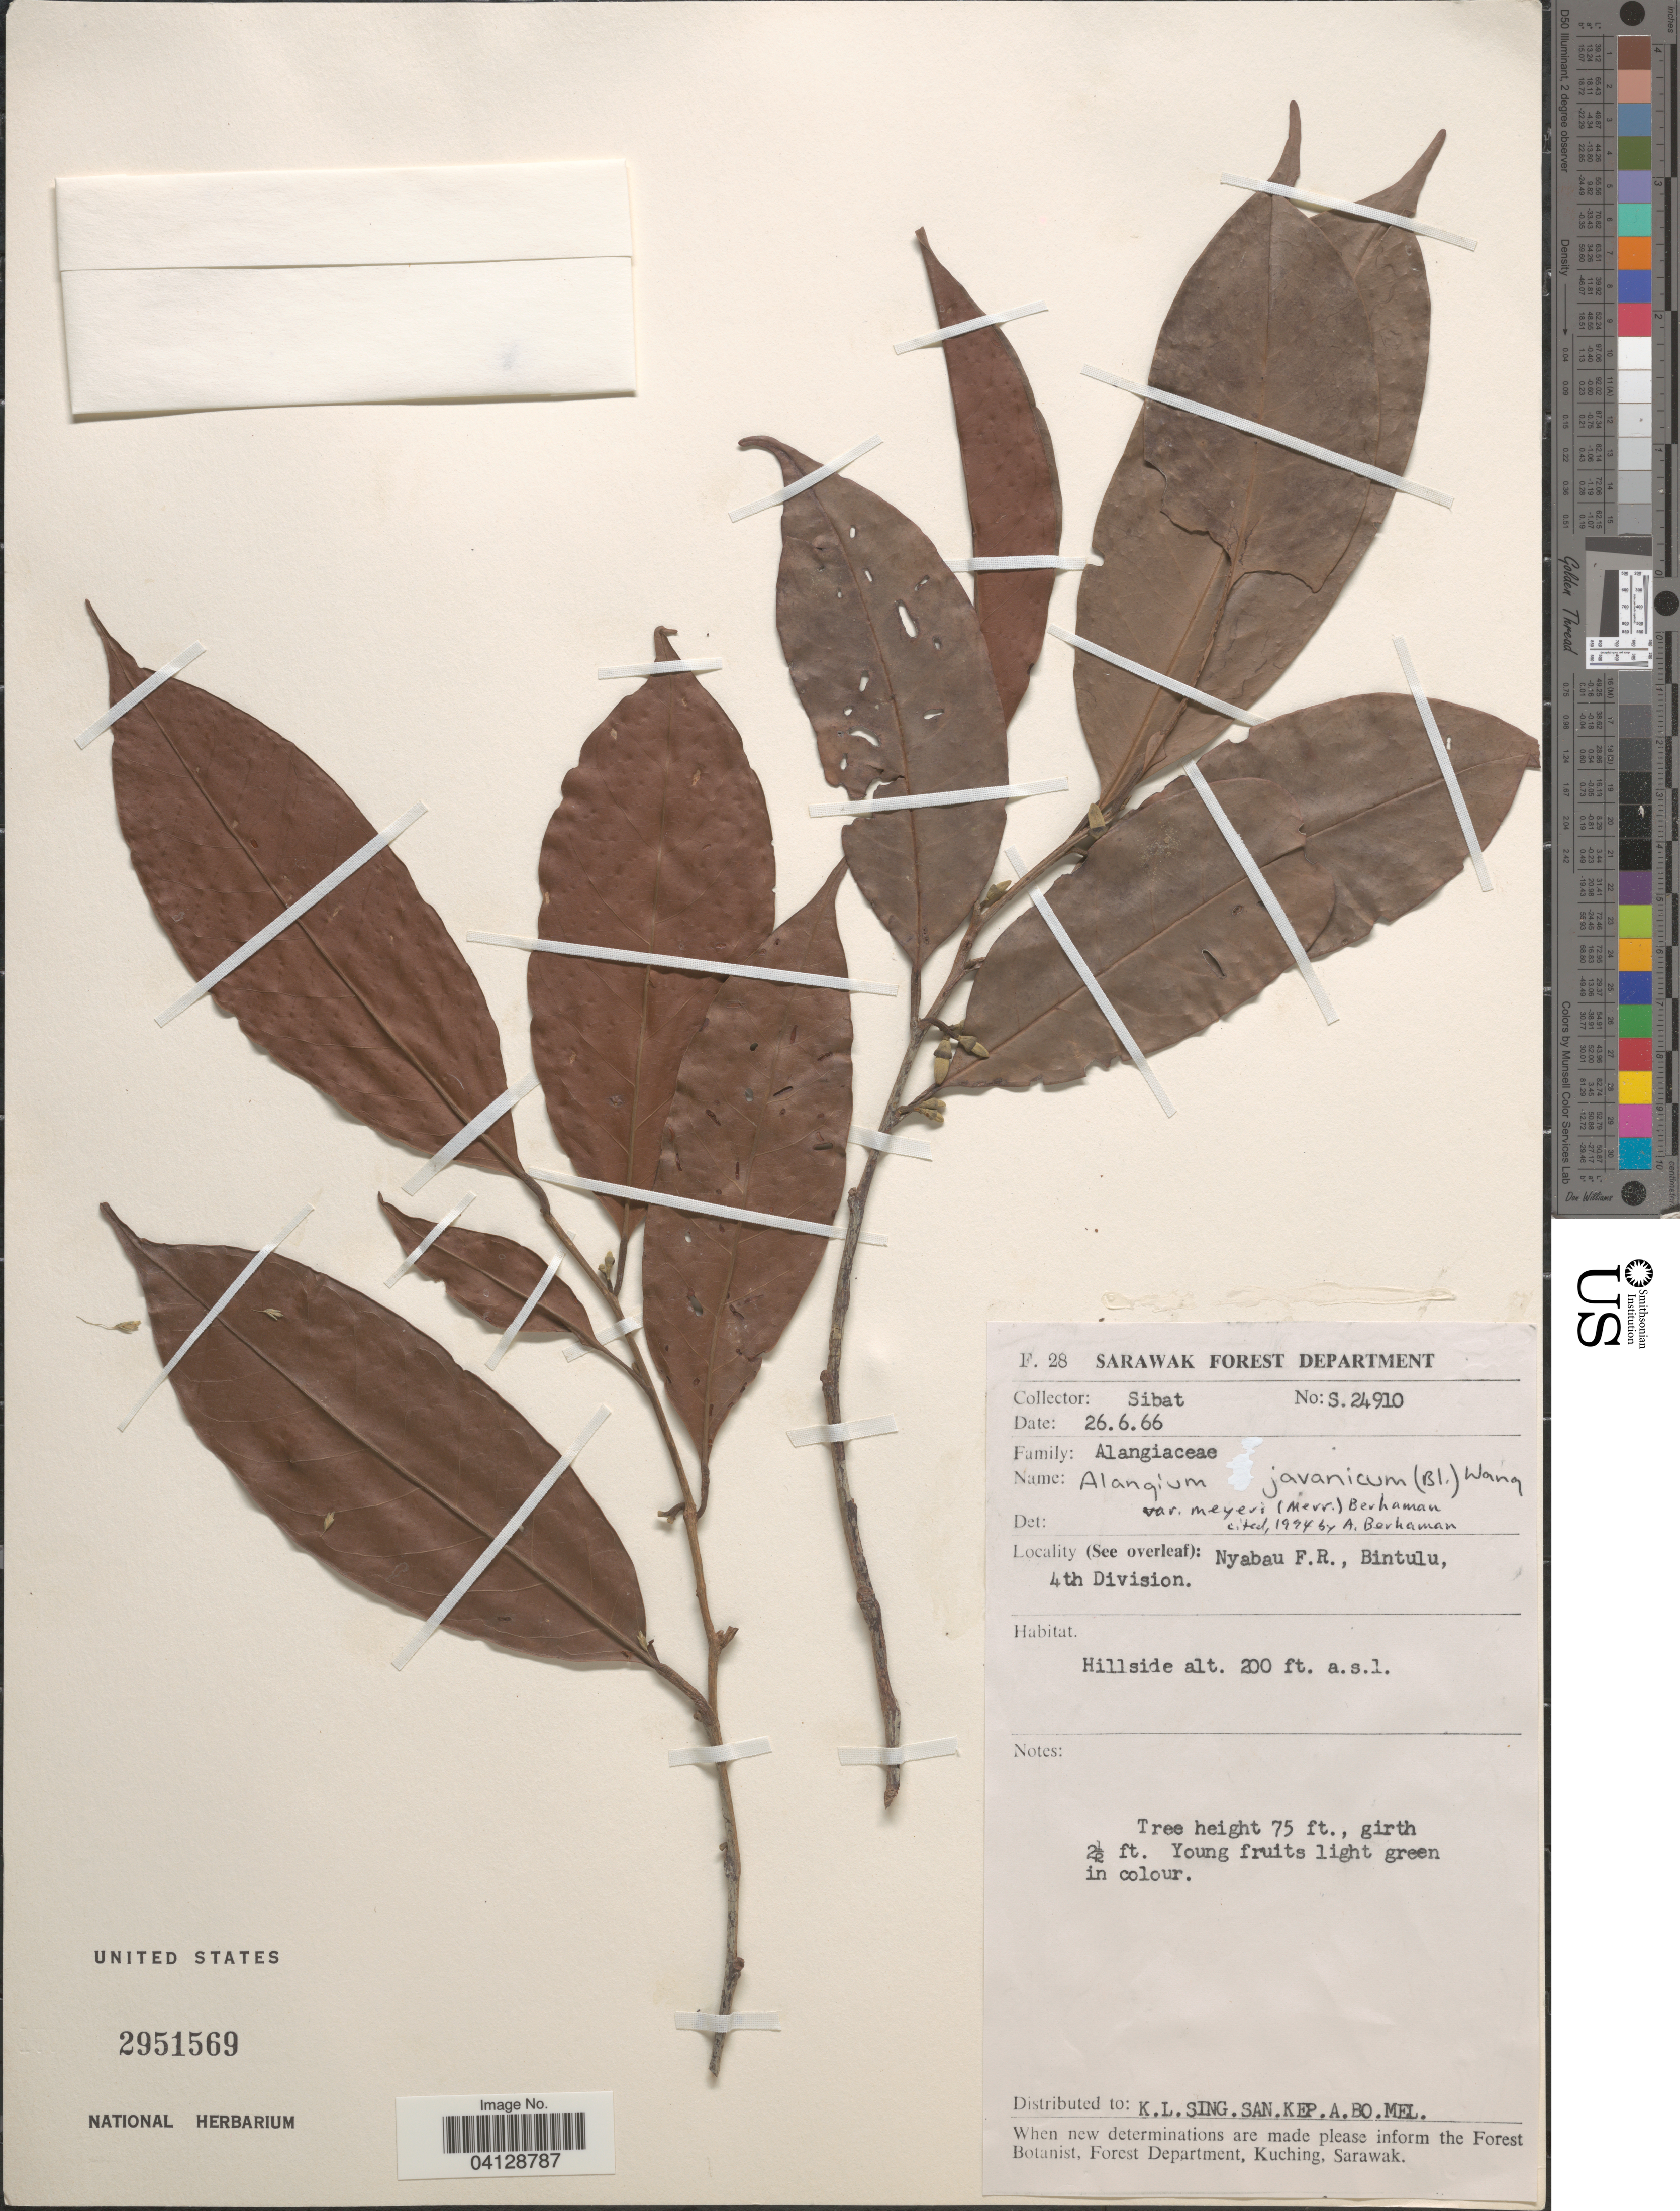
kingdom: Plantae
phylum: Tracheophyta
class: Magnoliopsida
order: Cornales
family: Cornaceae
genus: Alangium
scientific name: Alangium javanicum var. meyeri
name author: (Merr.) Berhaman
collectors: Sibat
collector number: S24910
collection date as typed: Transcribed d/m/y: 26/6/66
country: Malaysia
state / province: Sarawak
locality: Nyabau F.R., Bintulu, 4th Division.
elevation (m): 61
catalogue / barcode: US 2951569